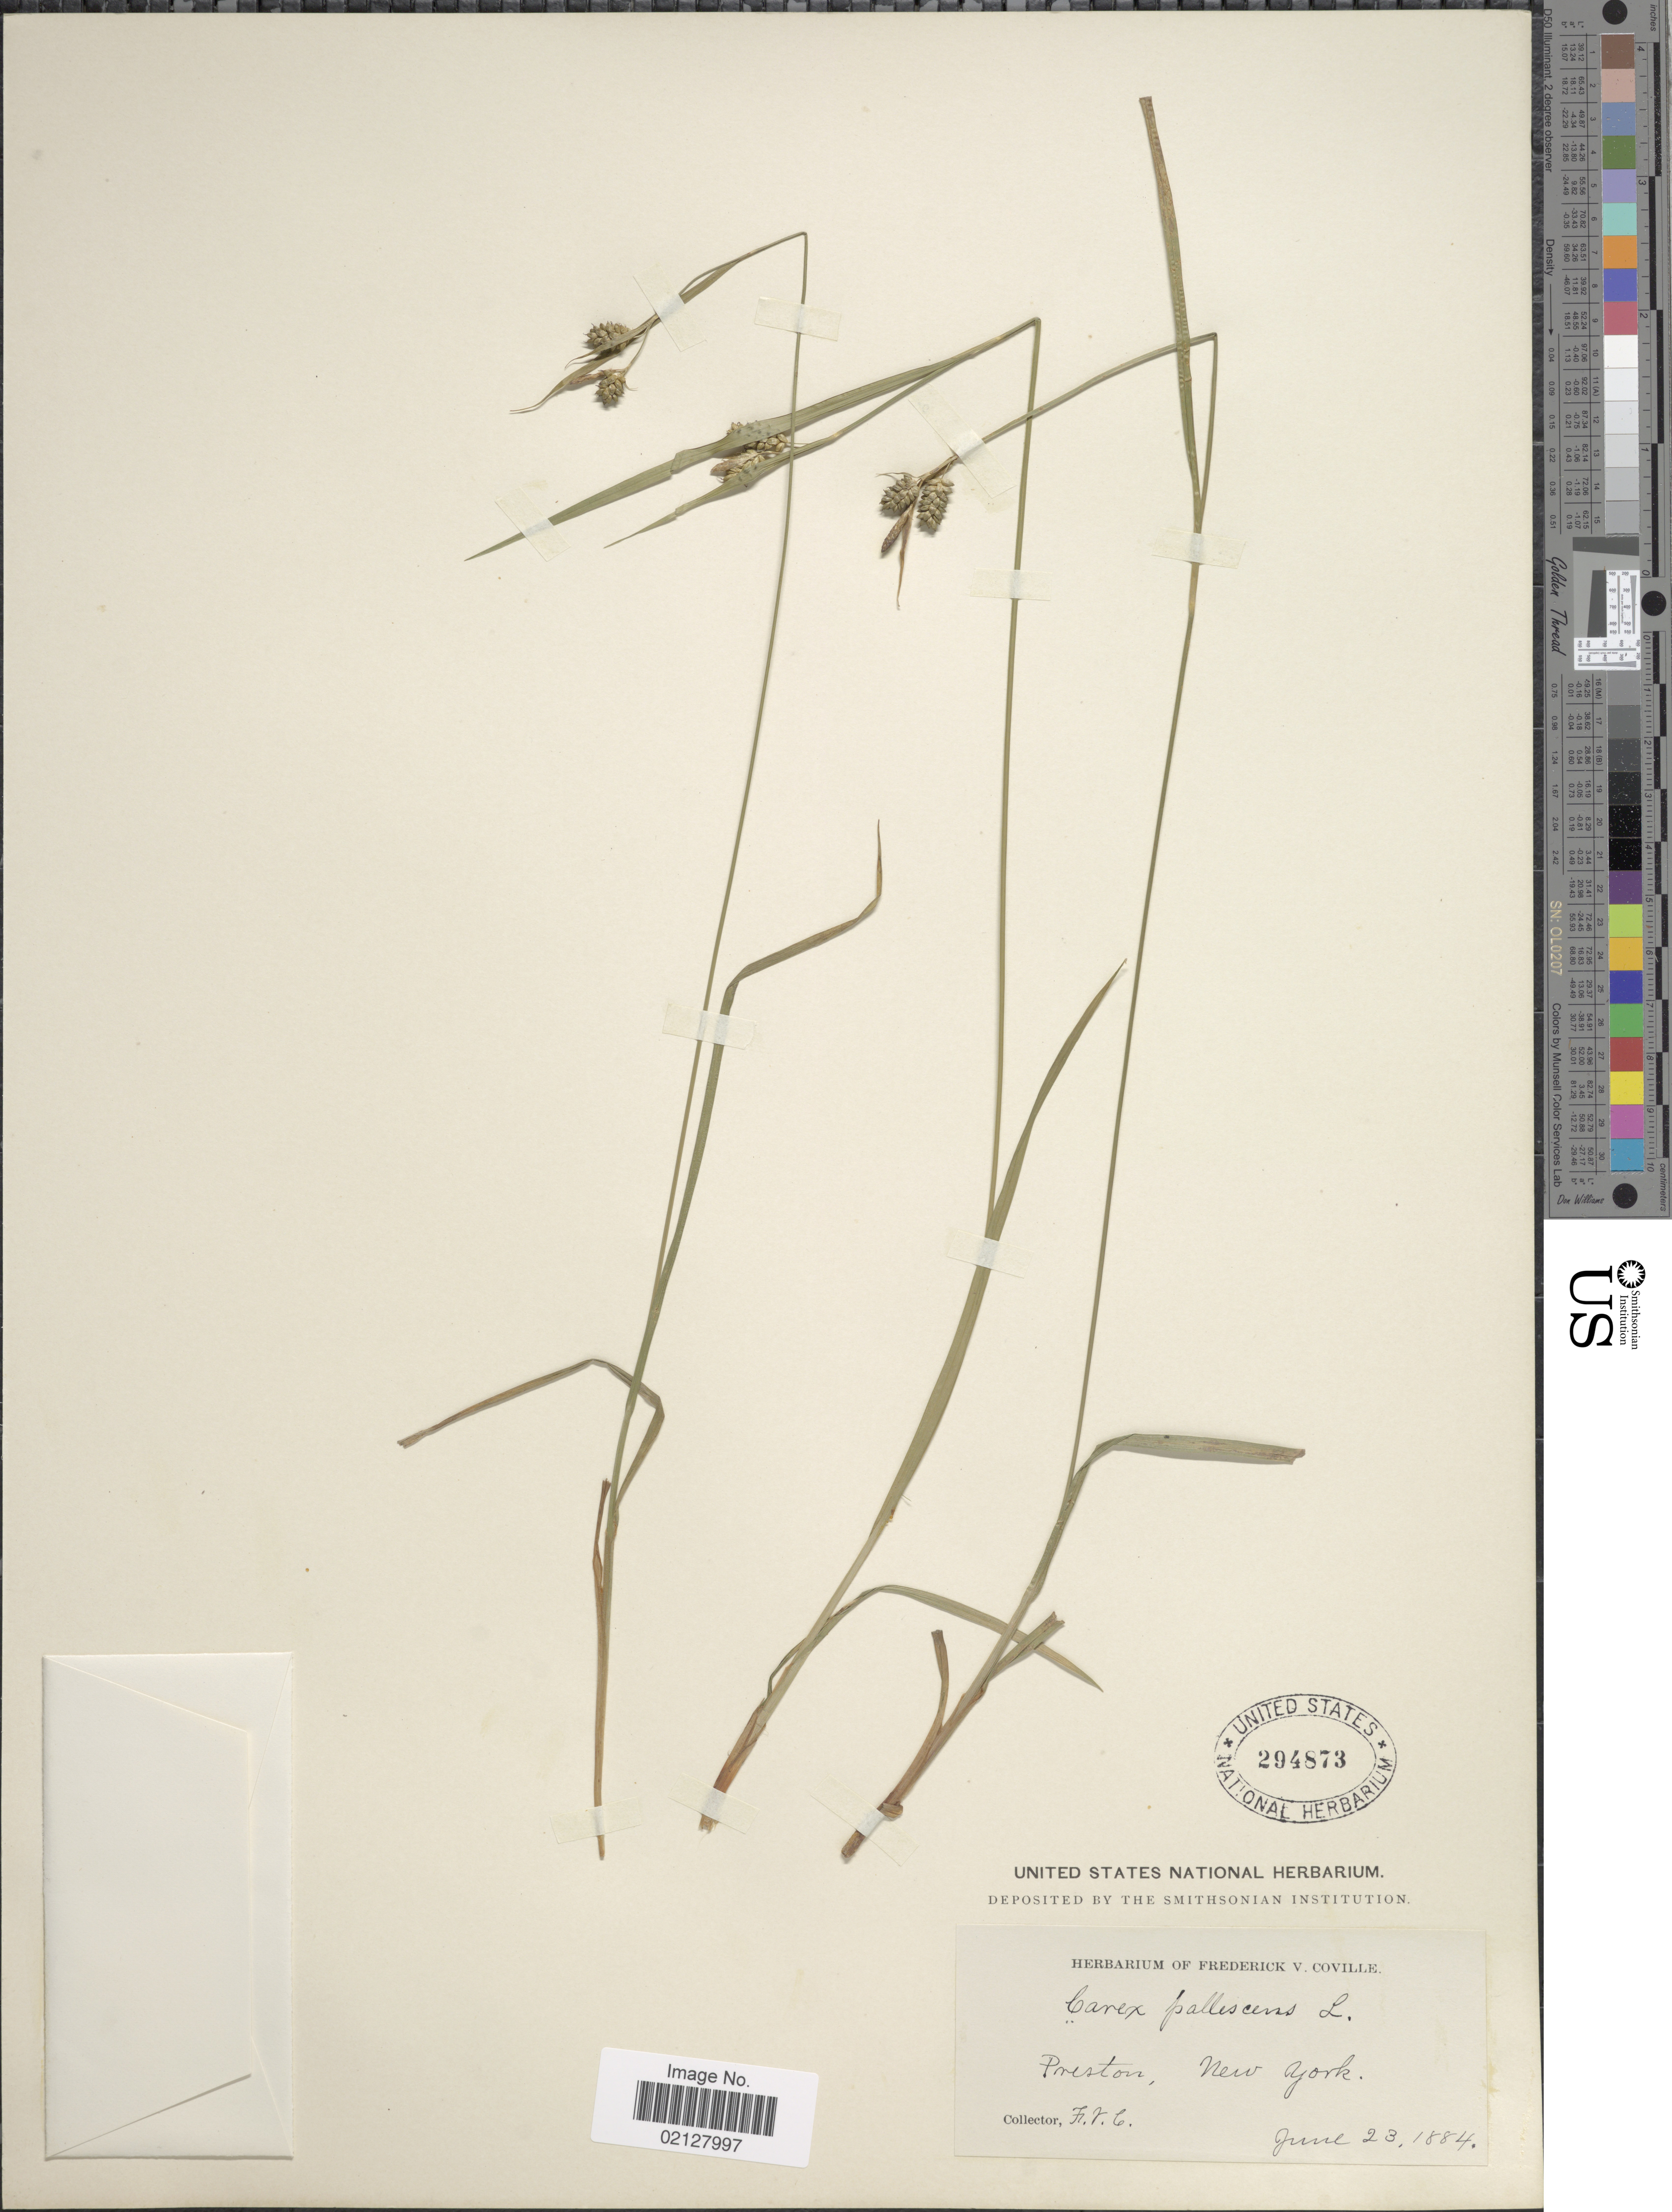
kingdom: Plantae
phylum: Tracheophyta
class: Liliopsida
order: Poales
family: Cyperaceae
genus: Carex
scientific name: Carex pallescens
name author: L.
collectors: F. V. Coville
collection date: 1884-06-23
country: United States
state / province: New York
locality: Preston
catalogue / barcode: US 294873